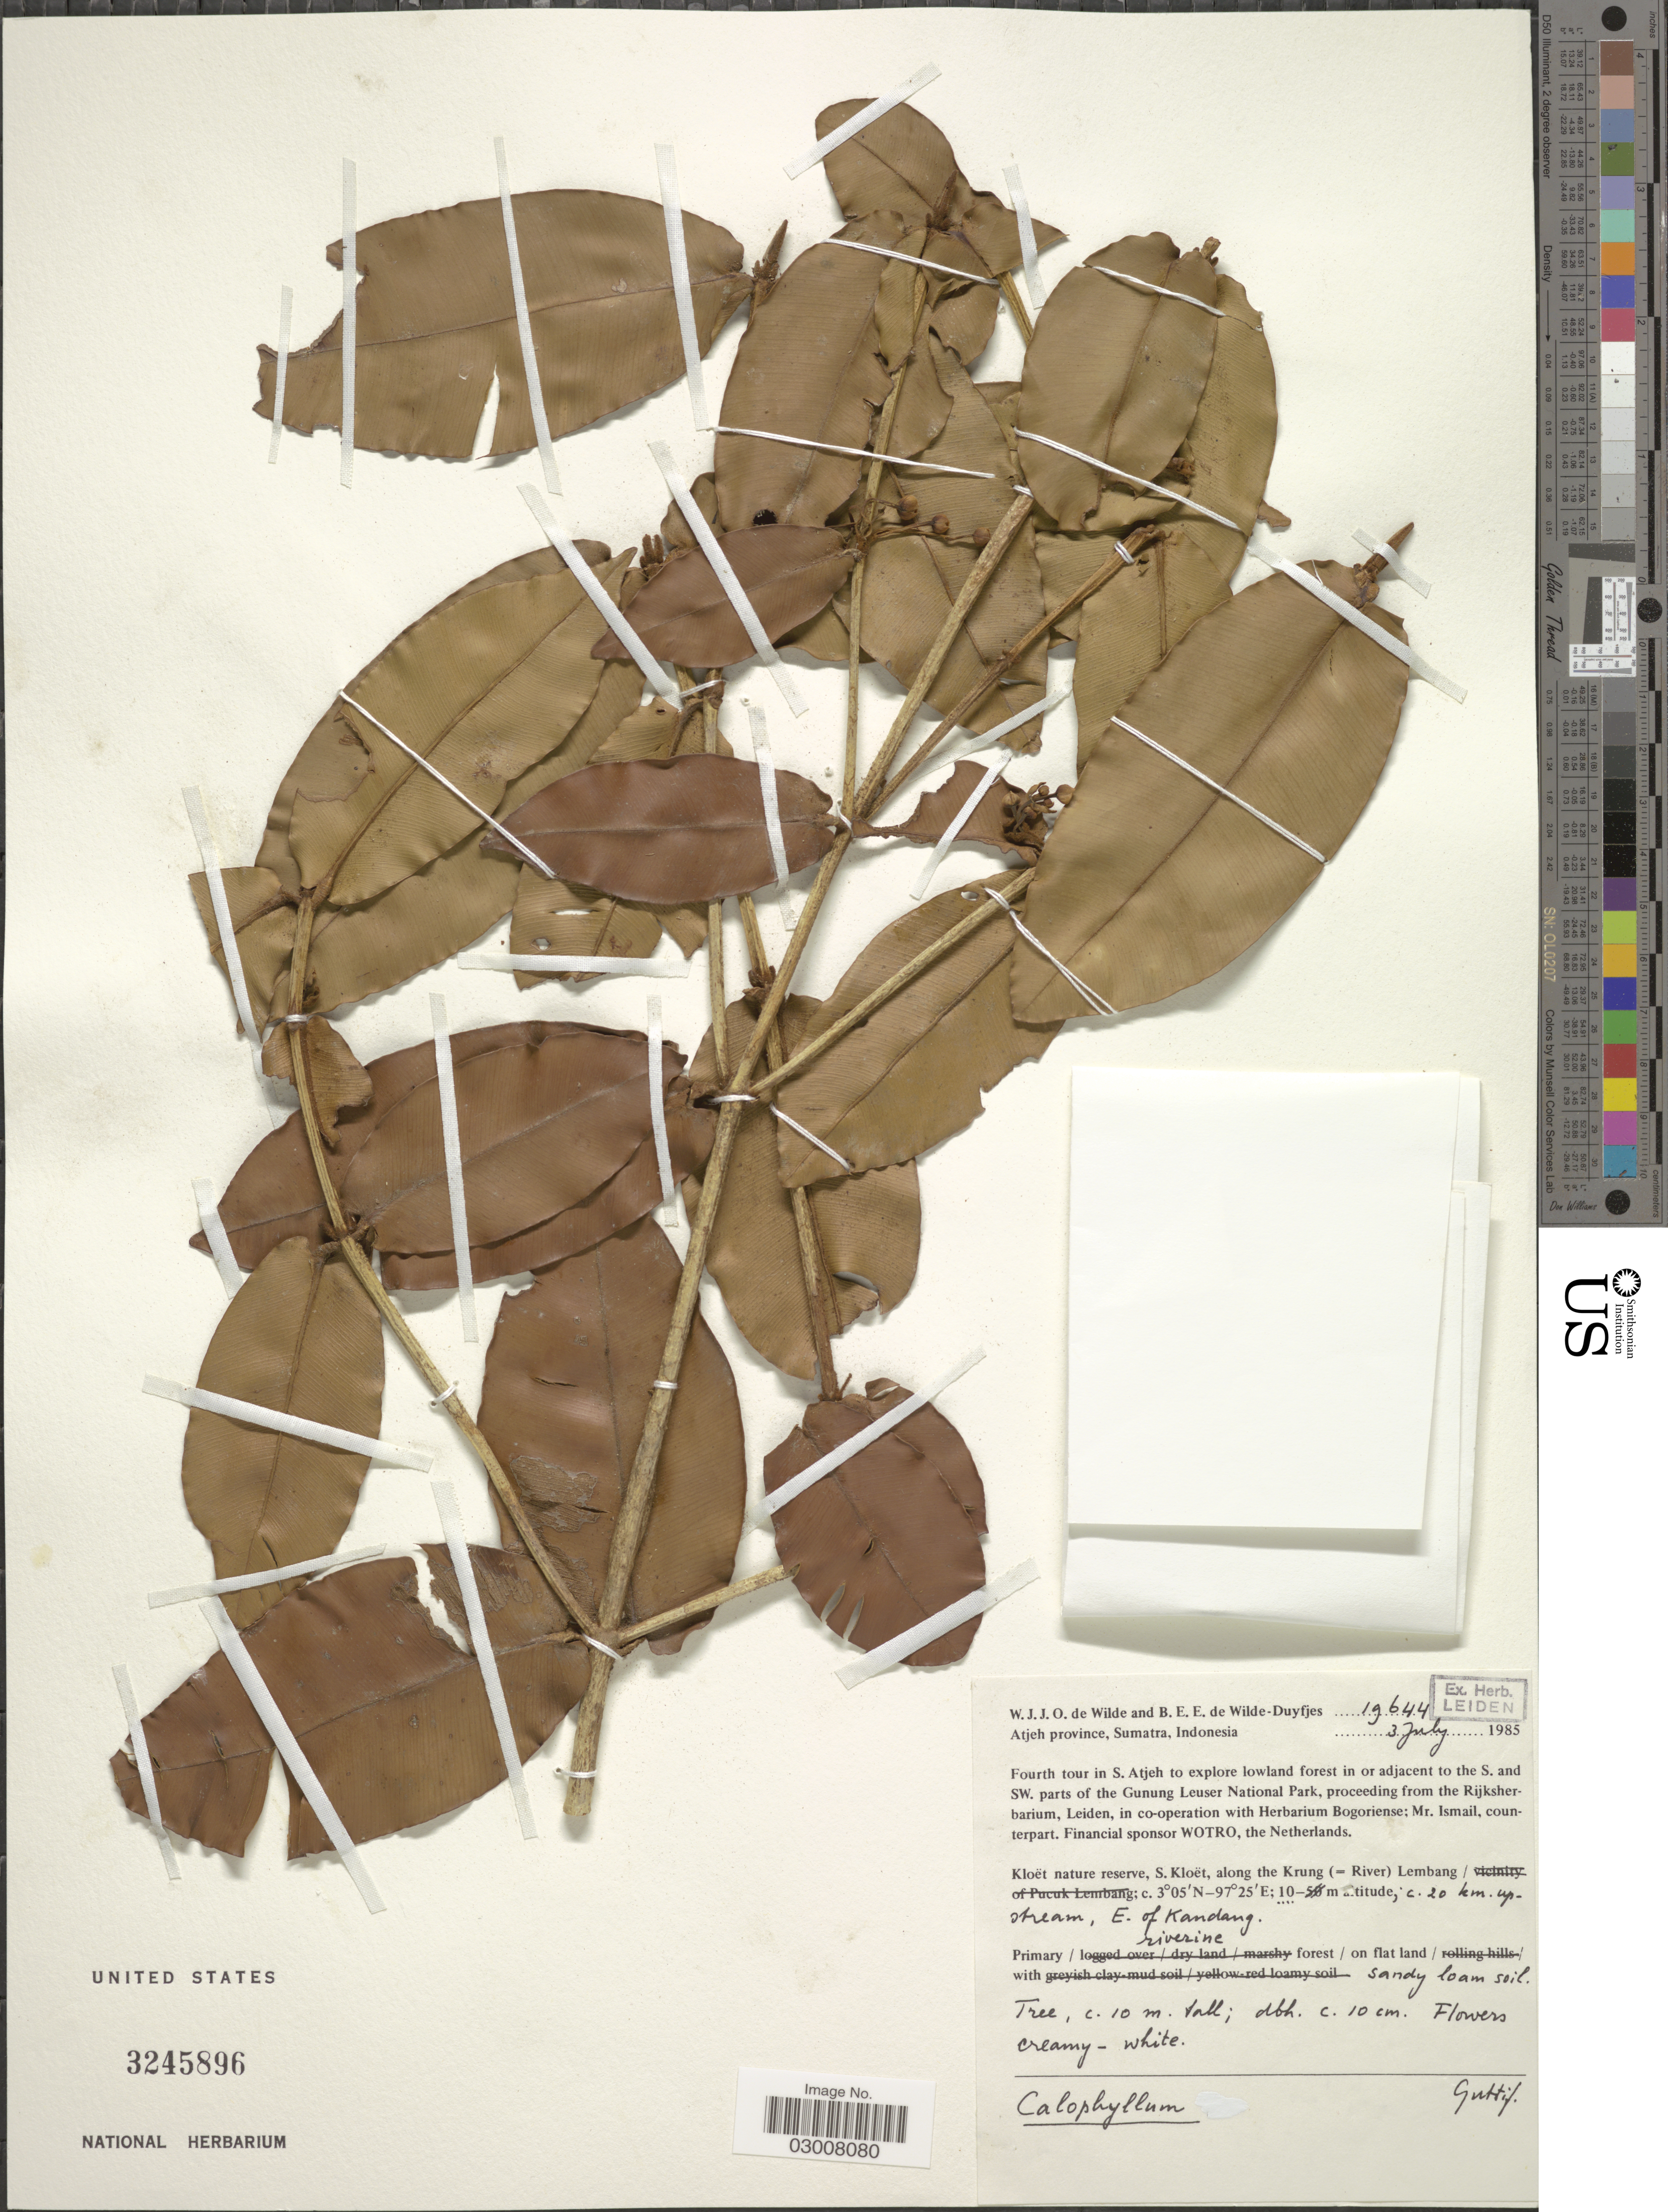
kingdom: Plantae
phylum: Tracheophyta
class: Magnoliopsida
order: Malpighiales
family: Calophyllaceae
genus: Calophyllum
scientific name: Calophyllum sp.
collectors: W. J. de Wilde & B. E. de Wilde-Duyfjes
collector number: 19644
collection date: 1985-07-03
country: Indonesia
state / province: Sumatra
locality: Atjeh Province, Klöet nature reserve, S. Klöet, along the Krung (=River) Lembang, c. 20 km. upstrream, E. of Kandang.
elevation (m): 10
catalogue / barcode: US 3245896